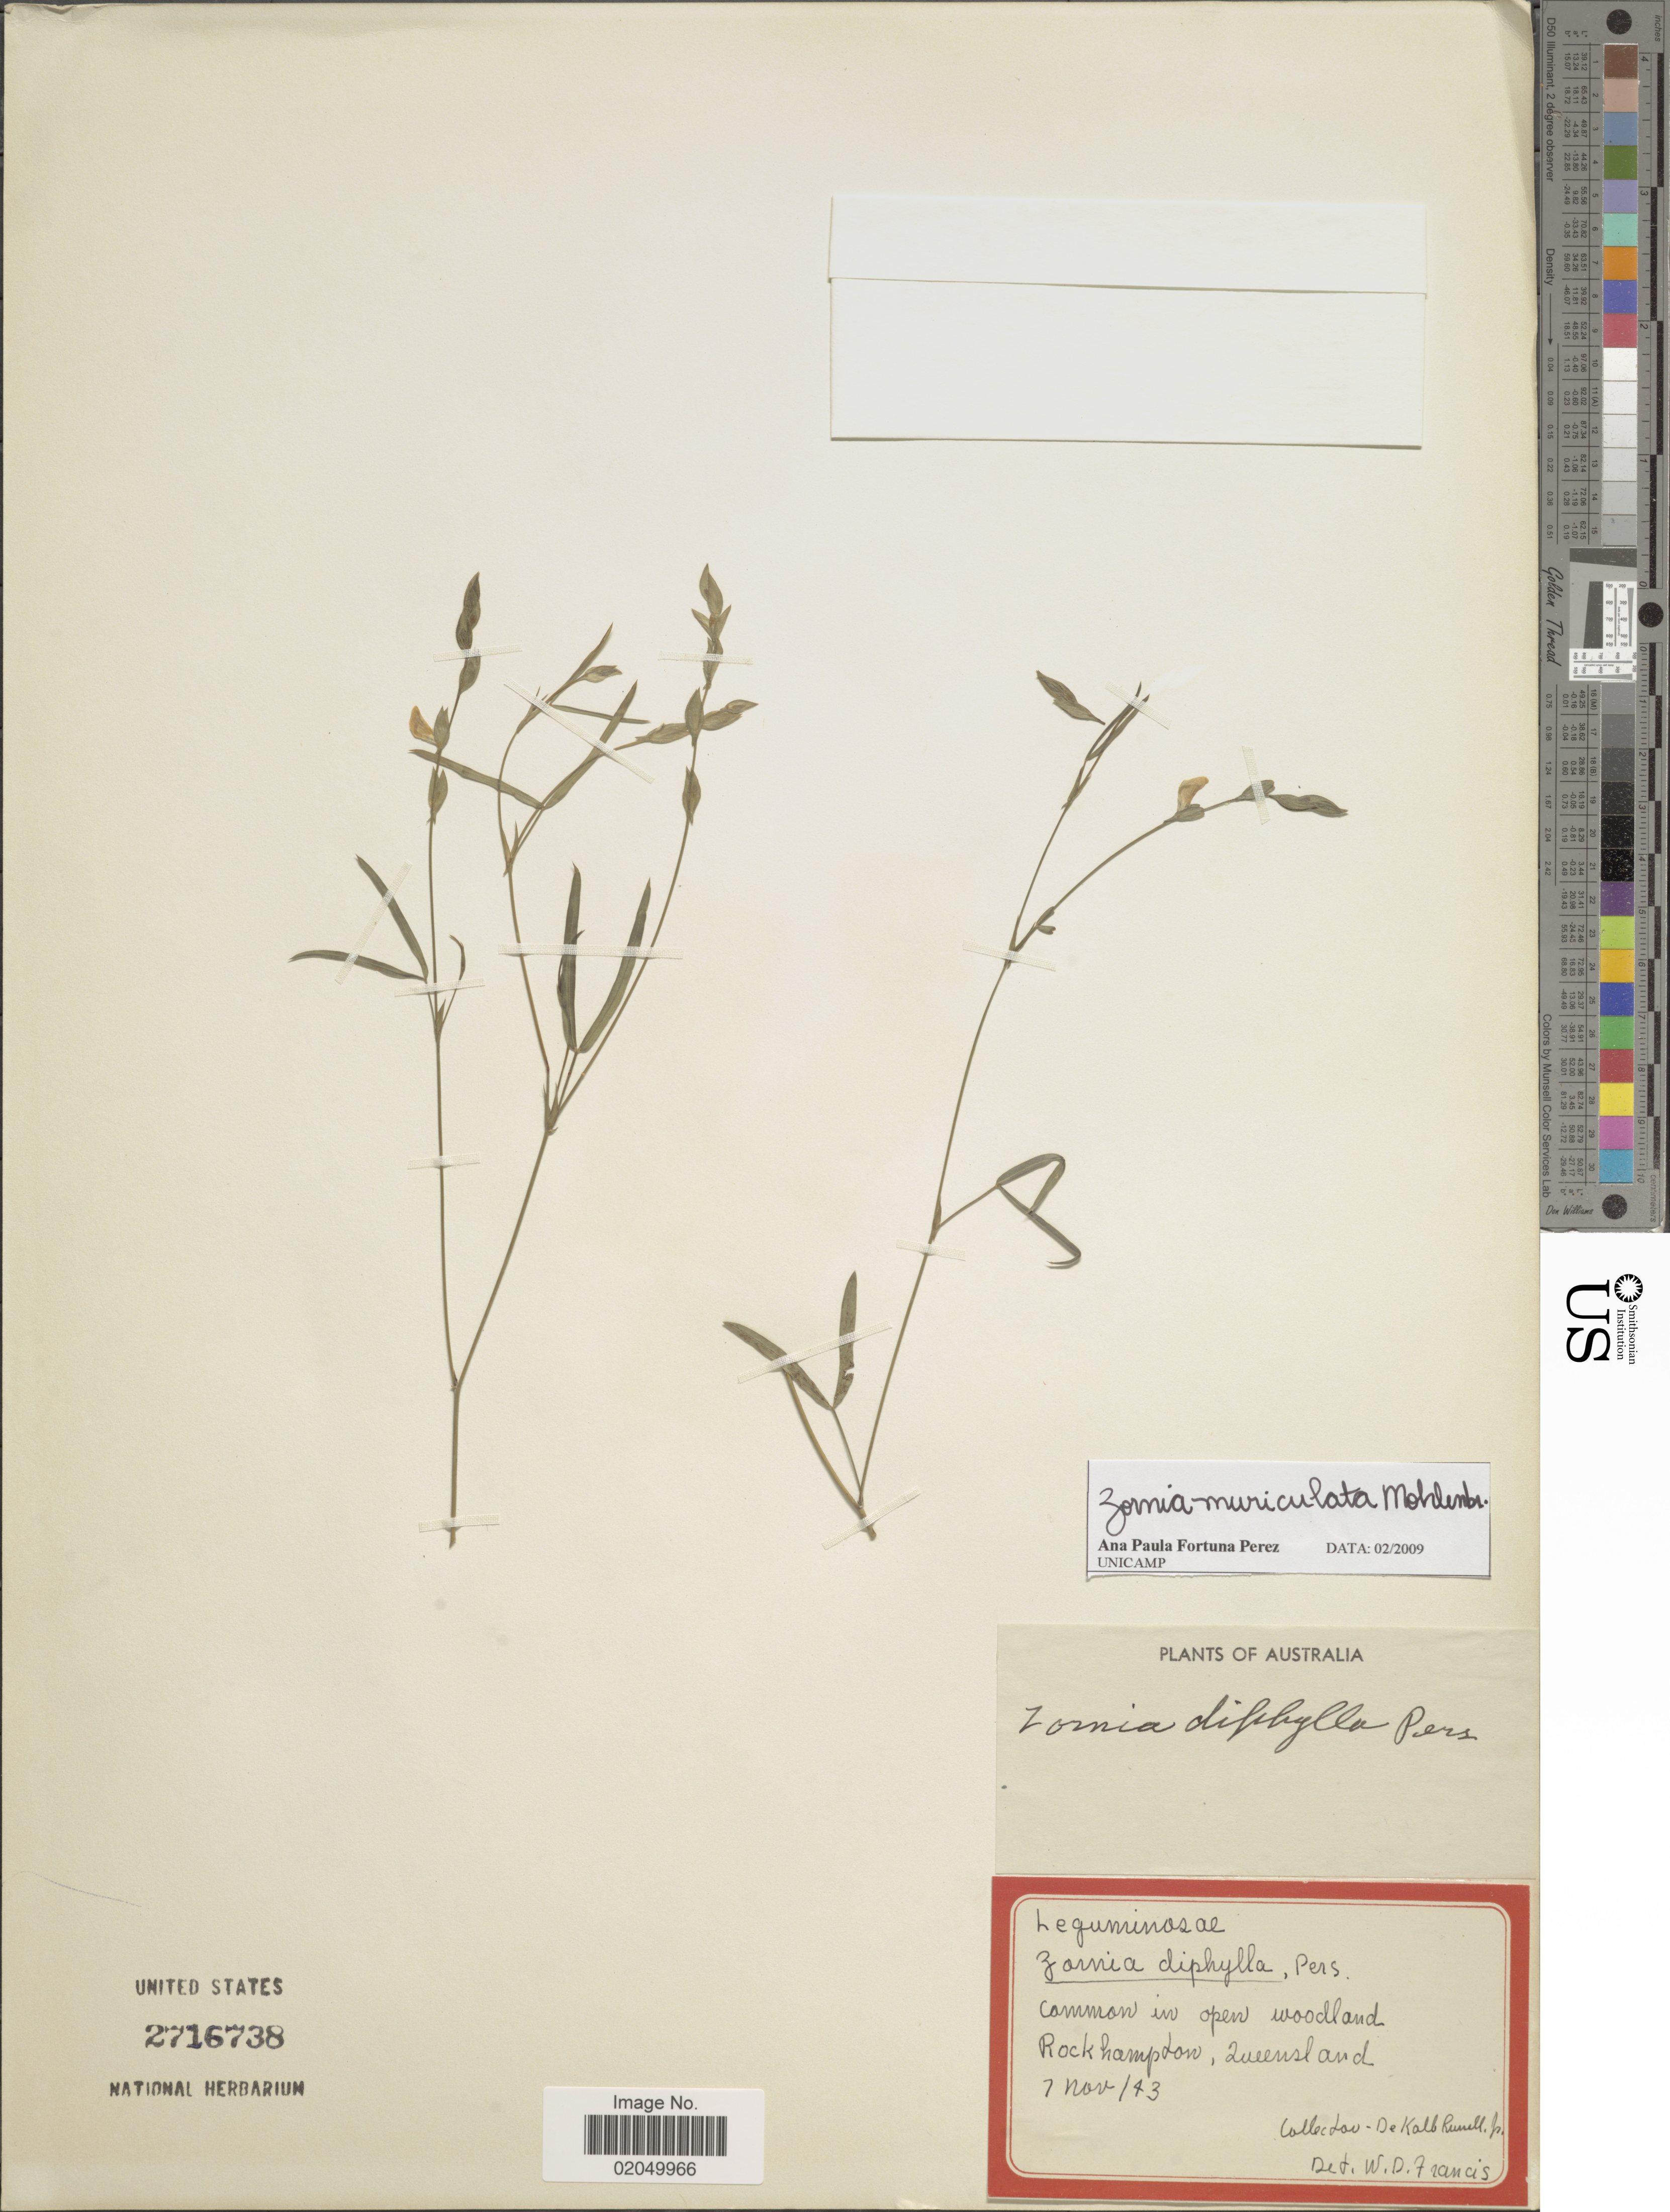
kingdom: Plantae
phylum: Tracheophyta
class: Magnoliopsida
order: Fabales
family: Fabaceae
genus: Zornia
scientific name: Zornia muriculata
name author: Mohlenbr.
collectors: D. K. Russell Jr.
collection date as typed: Transcribed d/m/y: 7/11/43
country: Australia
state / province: Queensland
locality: Rockhampton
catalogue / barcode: US 2716738